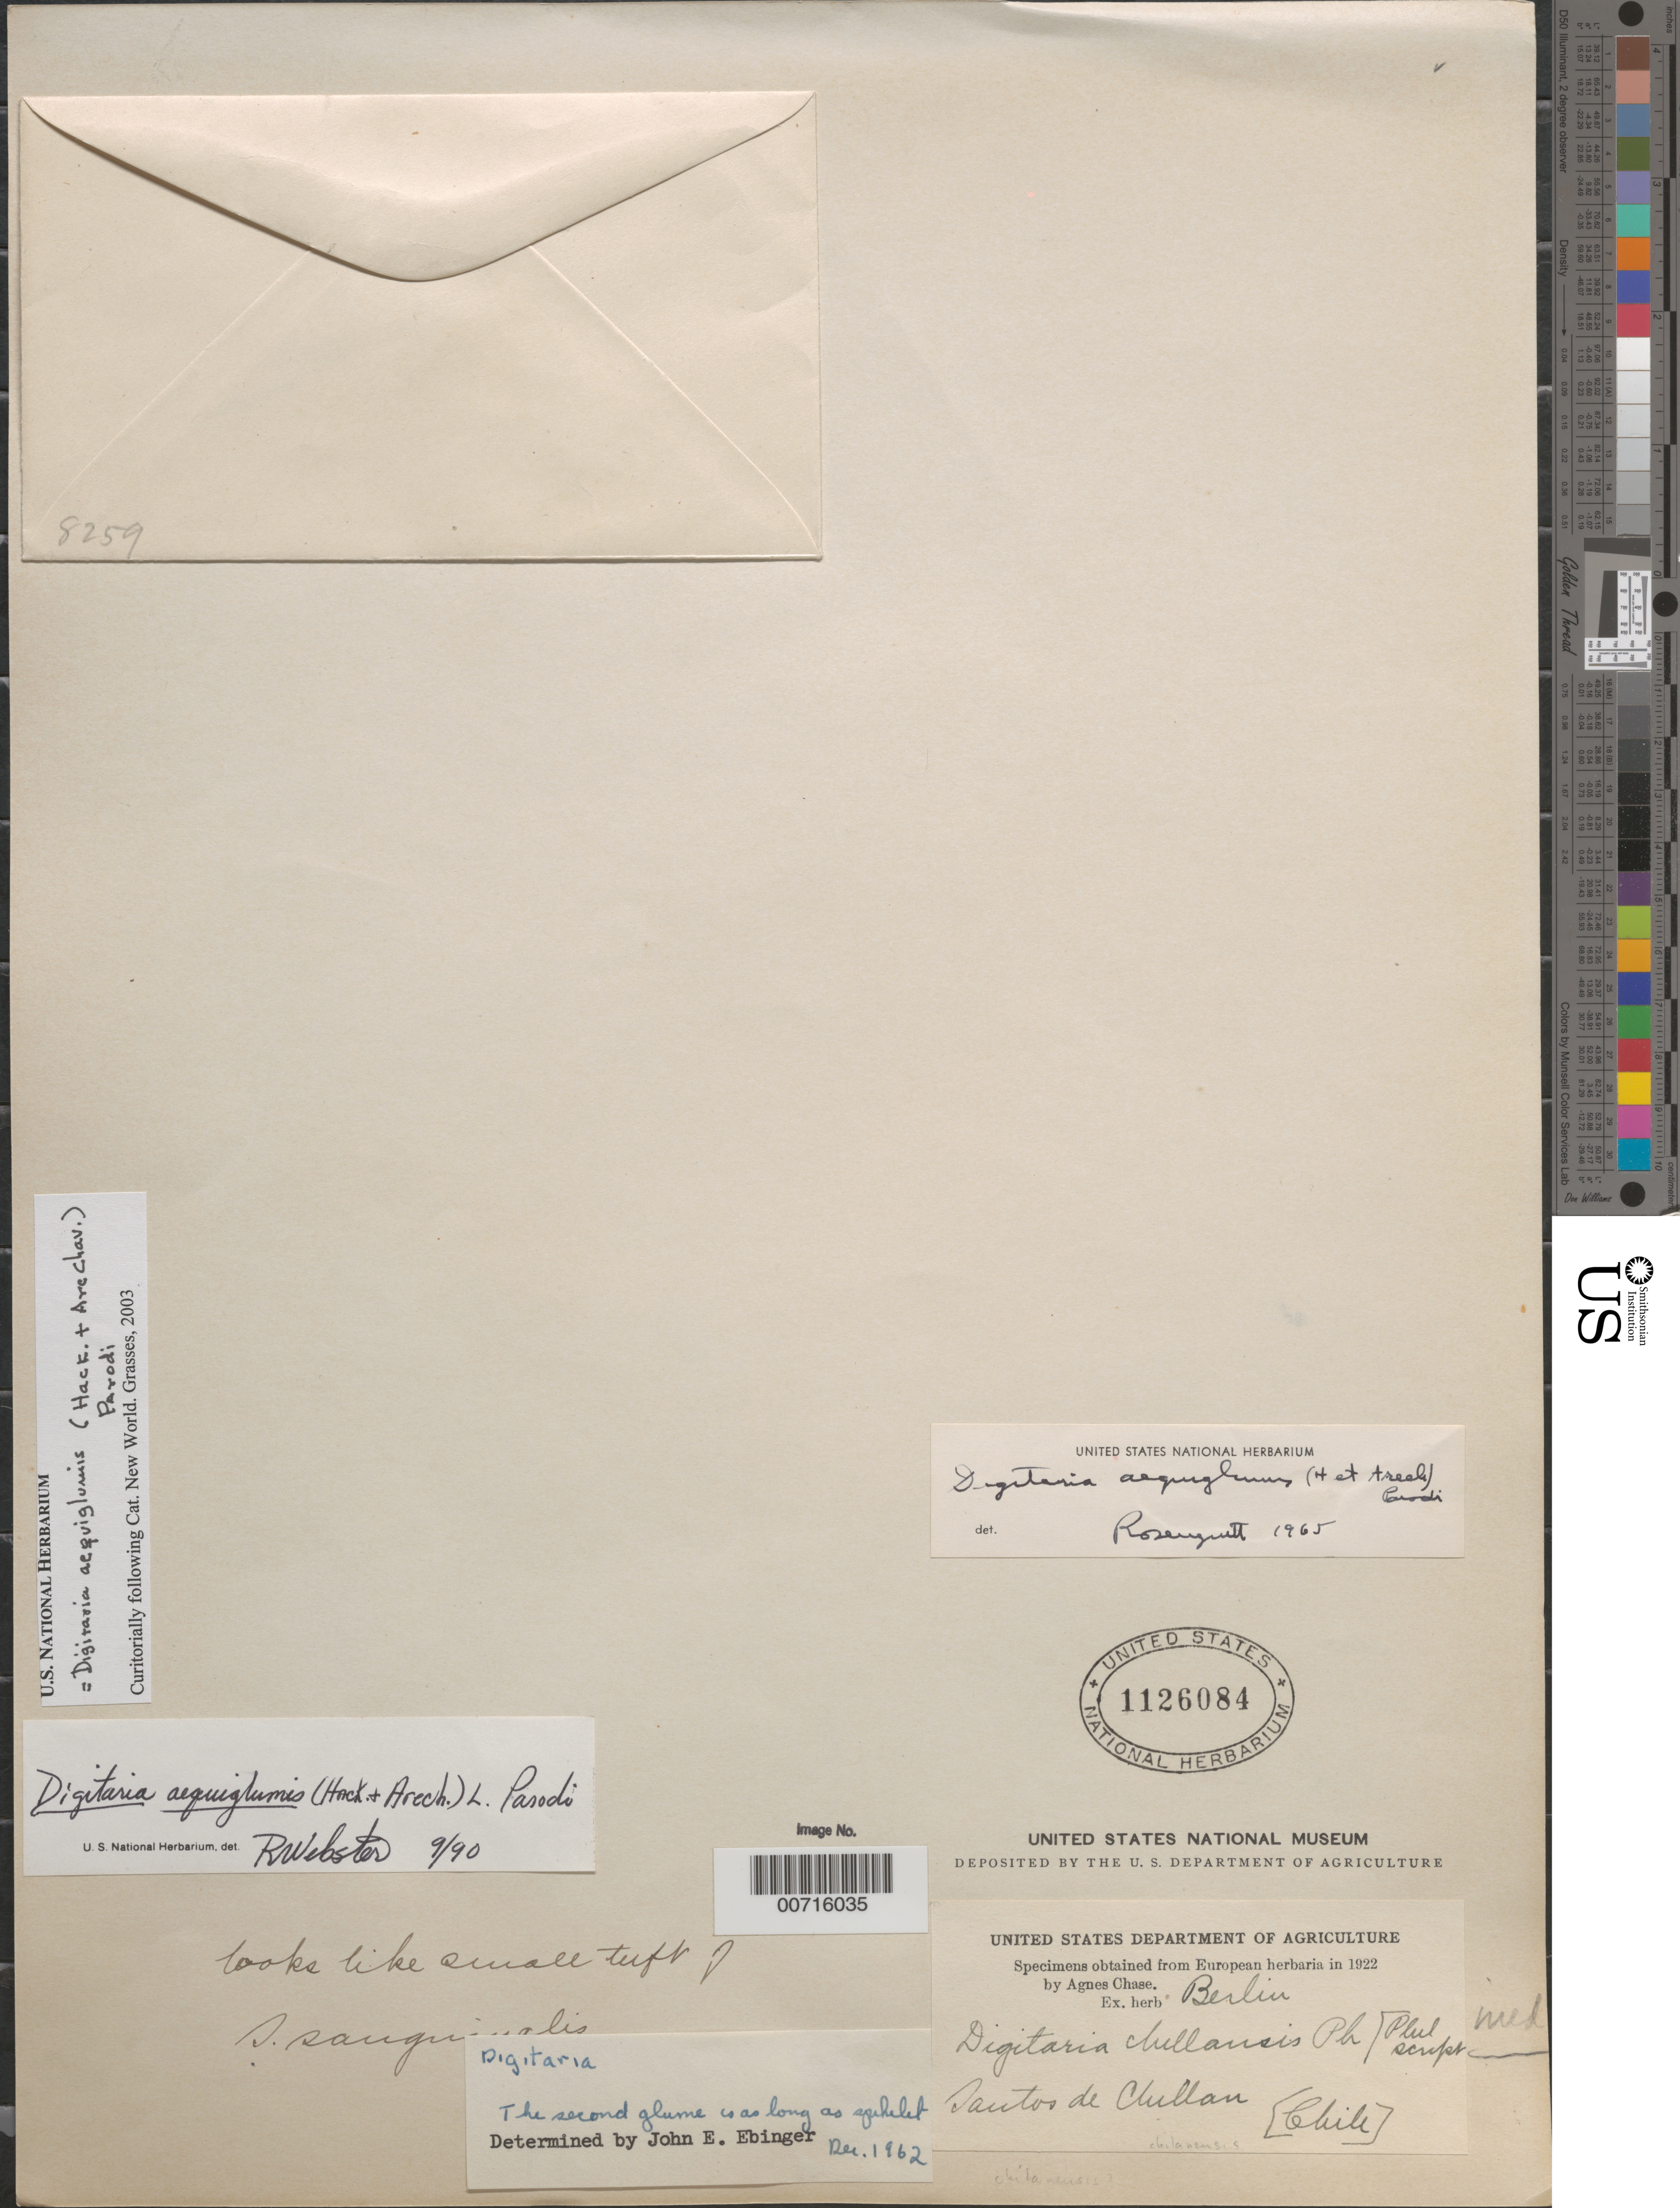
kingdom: Plantae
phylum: Tracheophyta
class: Liliopsida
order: Poales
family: Poaceae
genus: Digitaria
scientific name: Digitaria aequiglumis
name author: (Hack. & Arechav.) Parodi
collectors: ex herb. Berlin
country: Chile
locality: Santos de Chillan.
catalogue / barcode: US 1126084